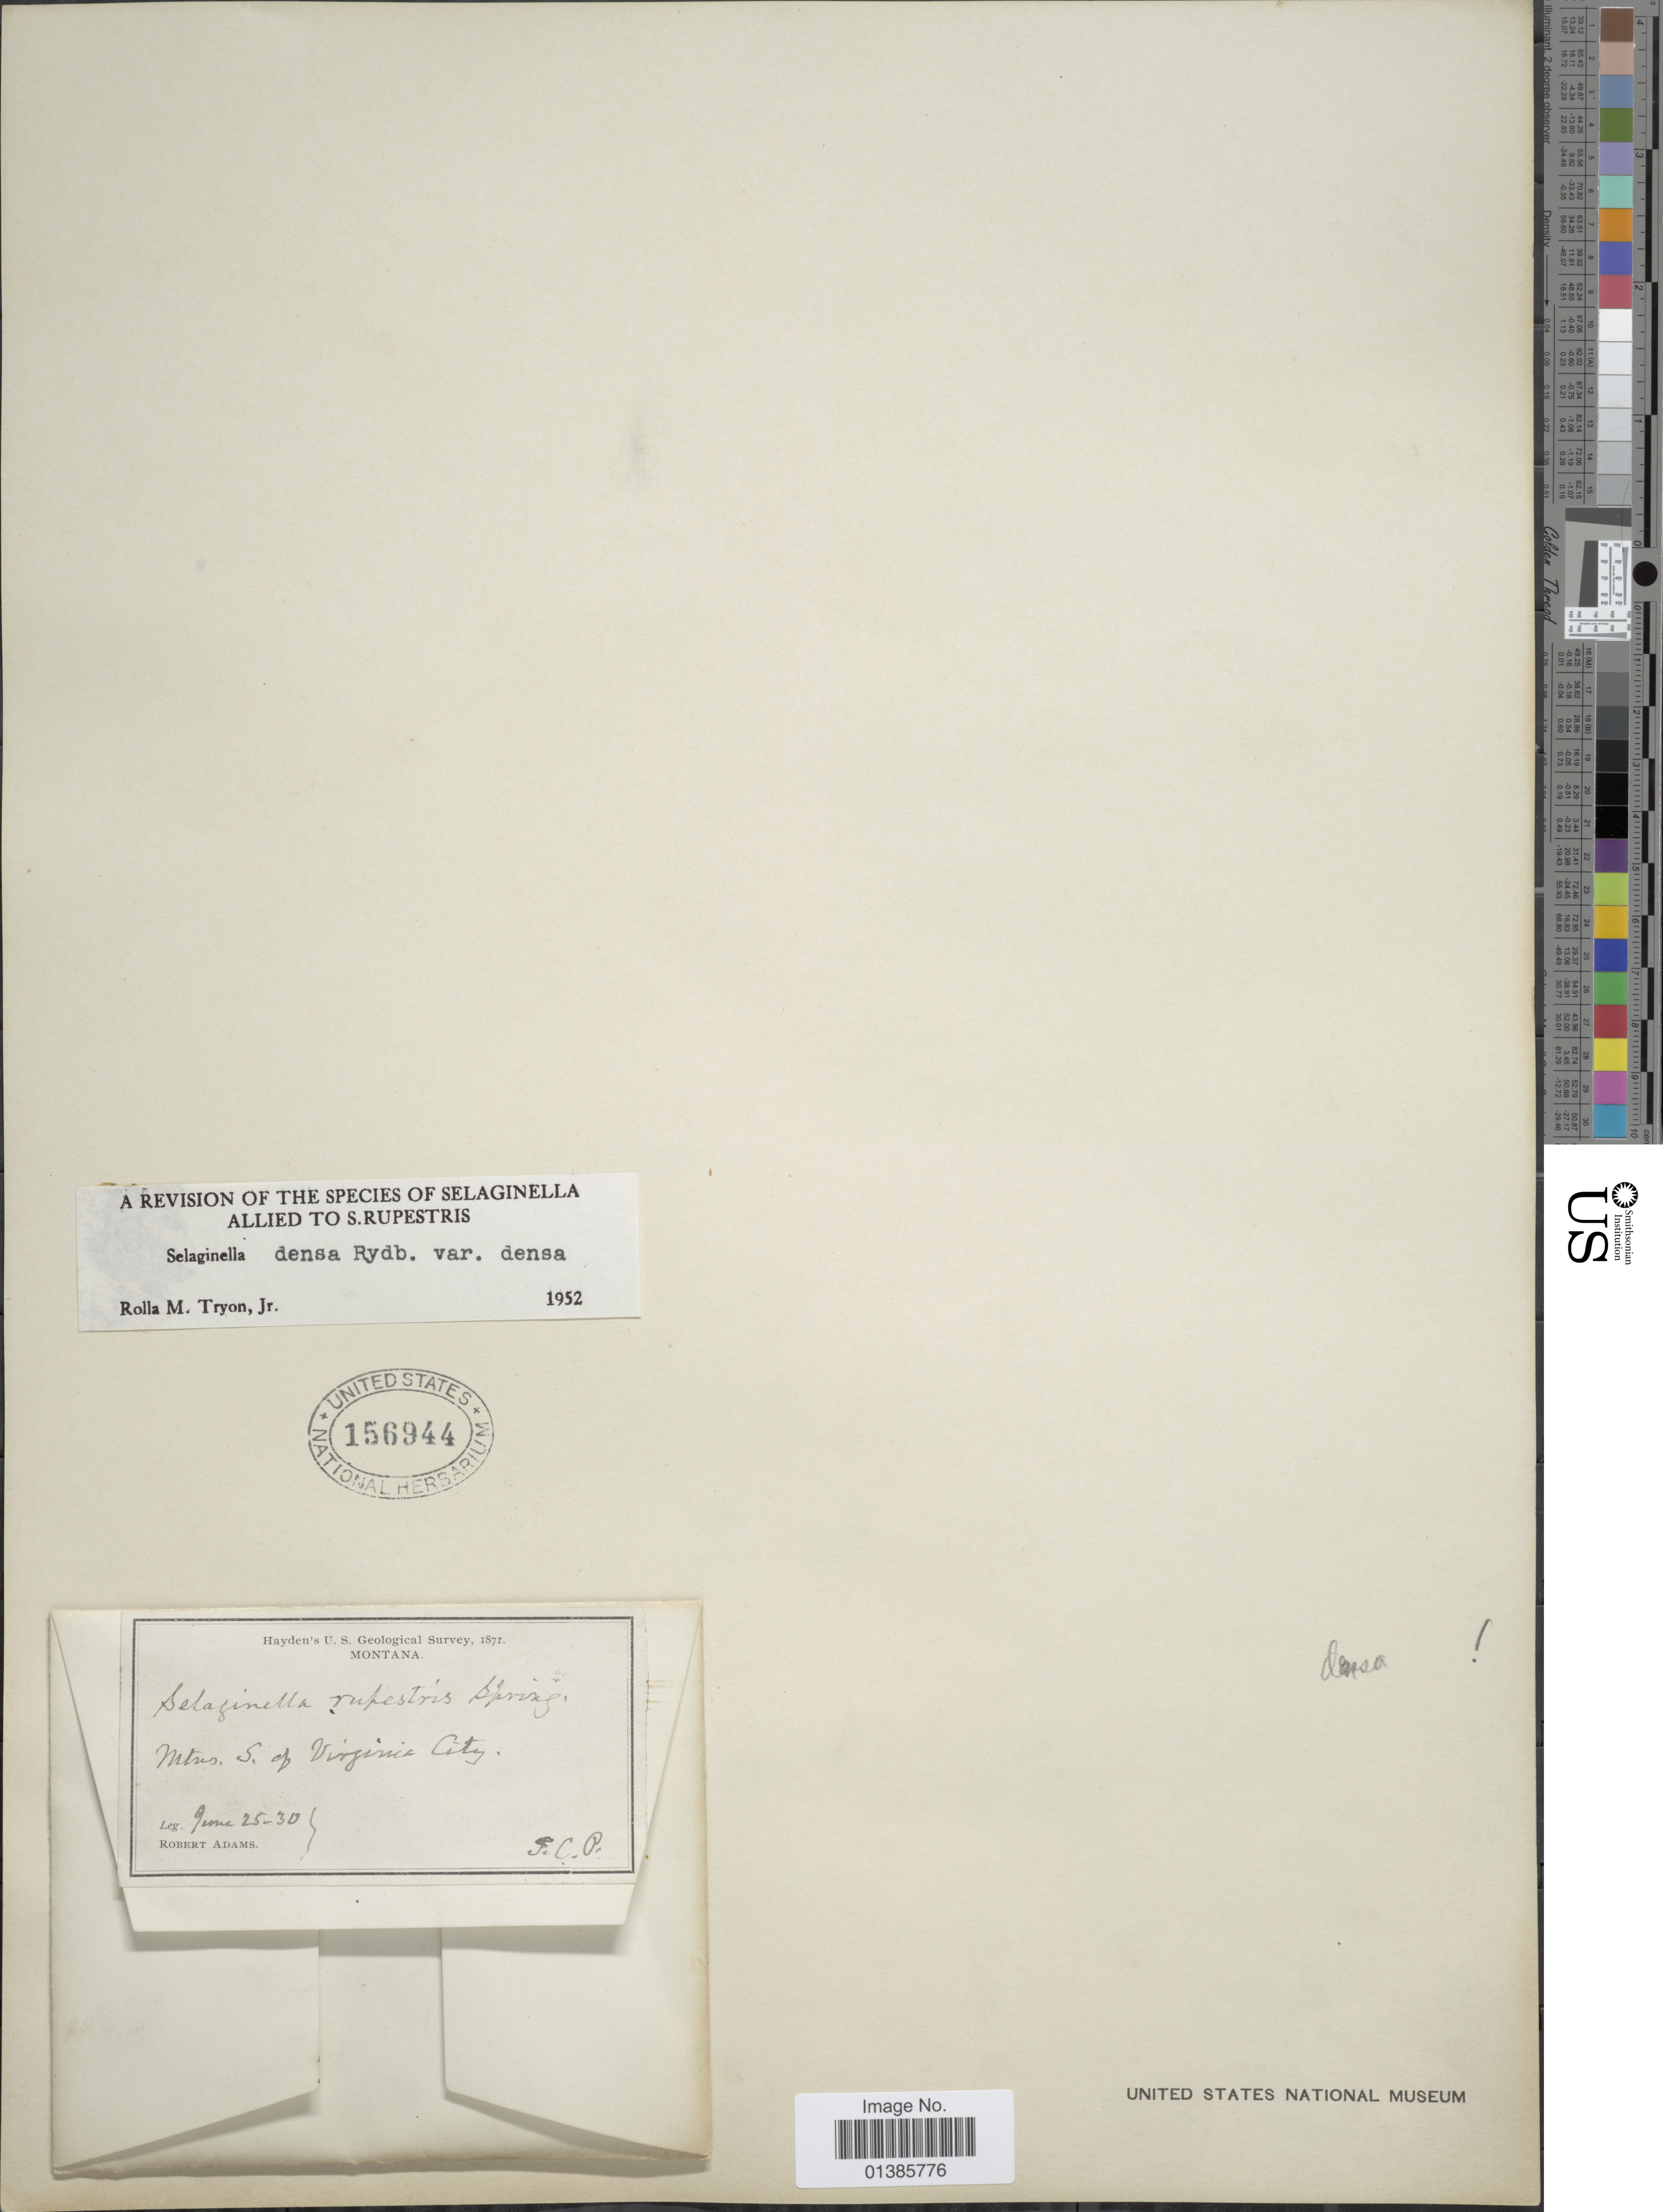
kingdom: Plantae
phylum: Tracheophyta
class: Lycopodiopsida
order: Selaginellales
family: Selaginellaceae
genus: Selaginella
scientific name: Selaginella densa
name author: Rydb.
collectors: R. Adams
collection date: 1871-06-25/1871-06-30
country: United States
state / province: Montana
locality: Mtns. S. of Virginia City.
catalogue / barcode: US 156944